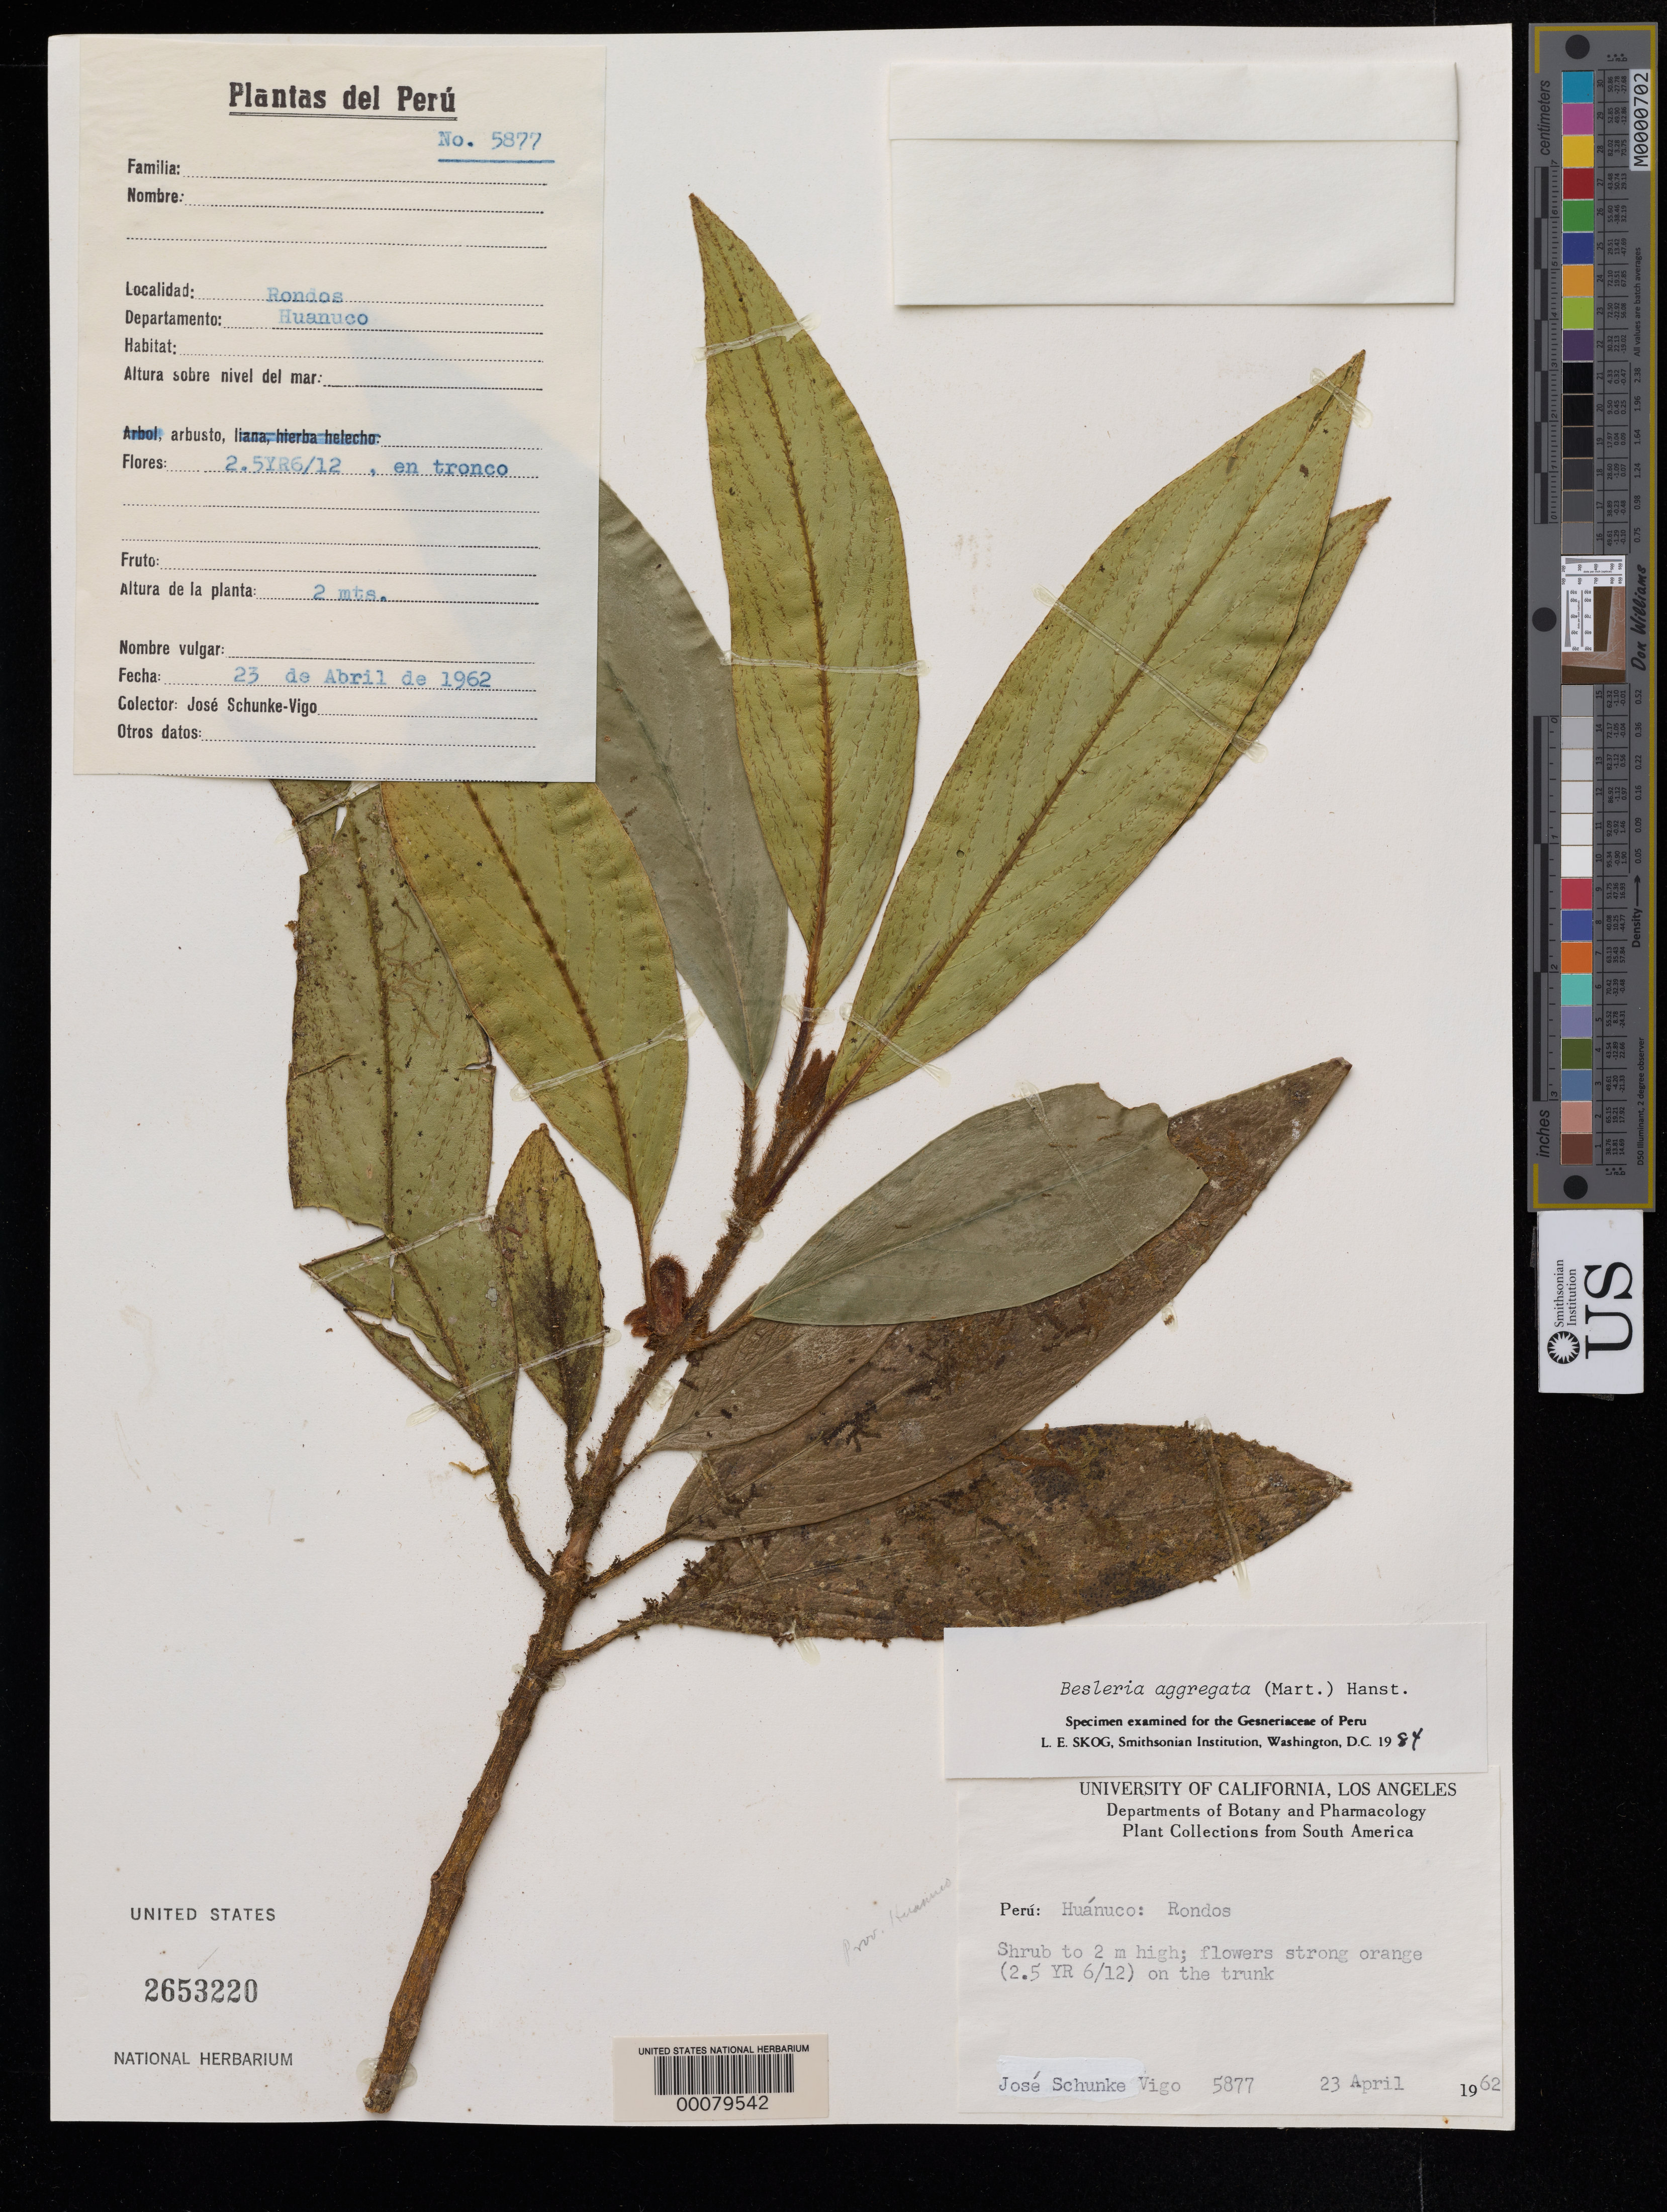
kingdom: Plantae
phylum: Tracheophyta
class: Magnoliopsida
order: Lamiales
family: Gesneriaceae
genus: Besleria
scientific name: Besleria aggregata var. aggregata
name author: (Mart.) Hanst.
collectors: J. Schunke Vigo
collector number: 5877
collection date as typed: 23 Apr 1962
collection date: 1962-04-23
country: Peru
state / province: Huánuco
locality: Prov. Leoncio Prado; Rondos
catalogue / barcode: US 2653220